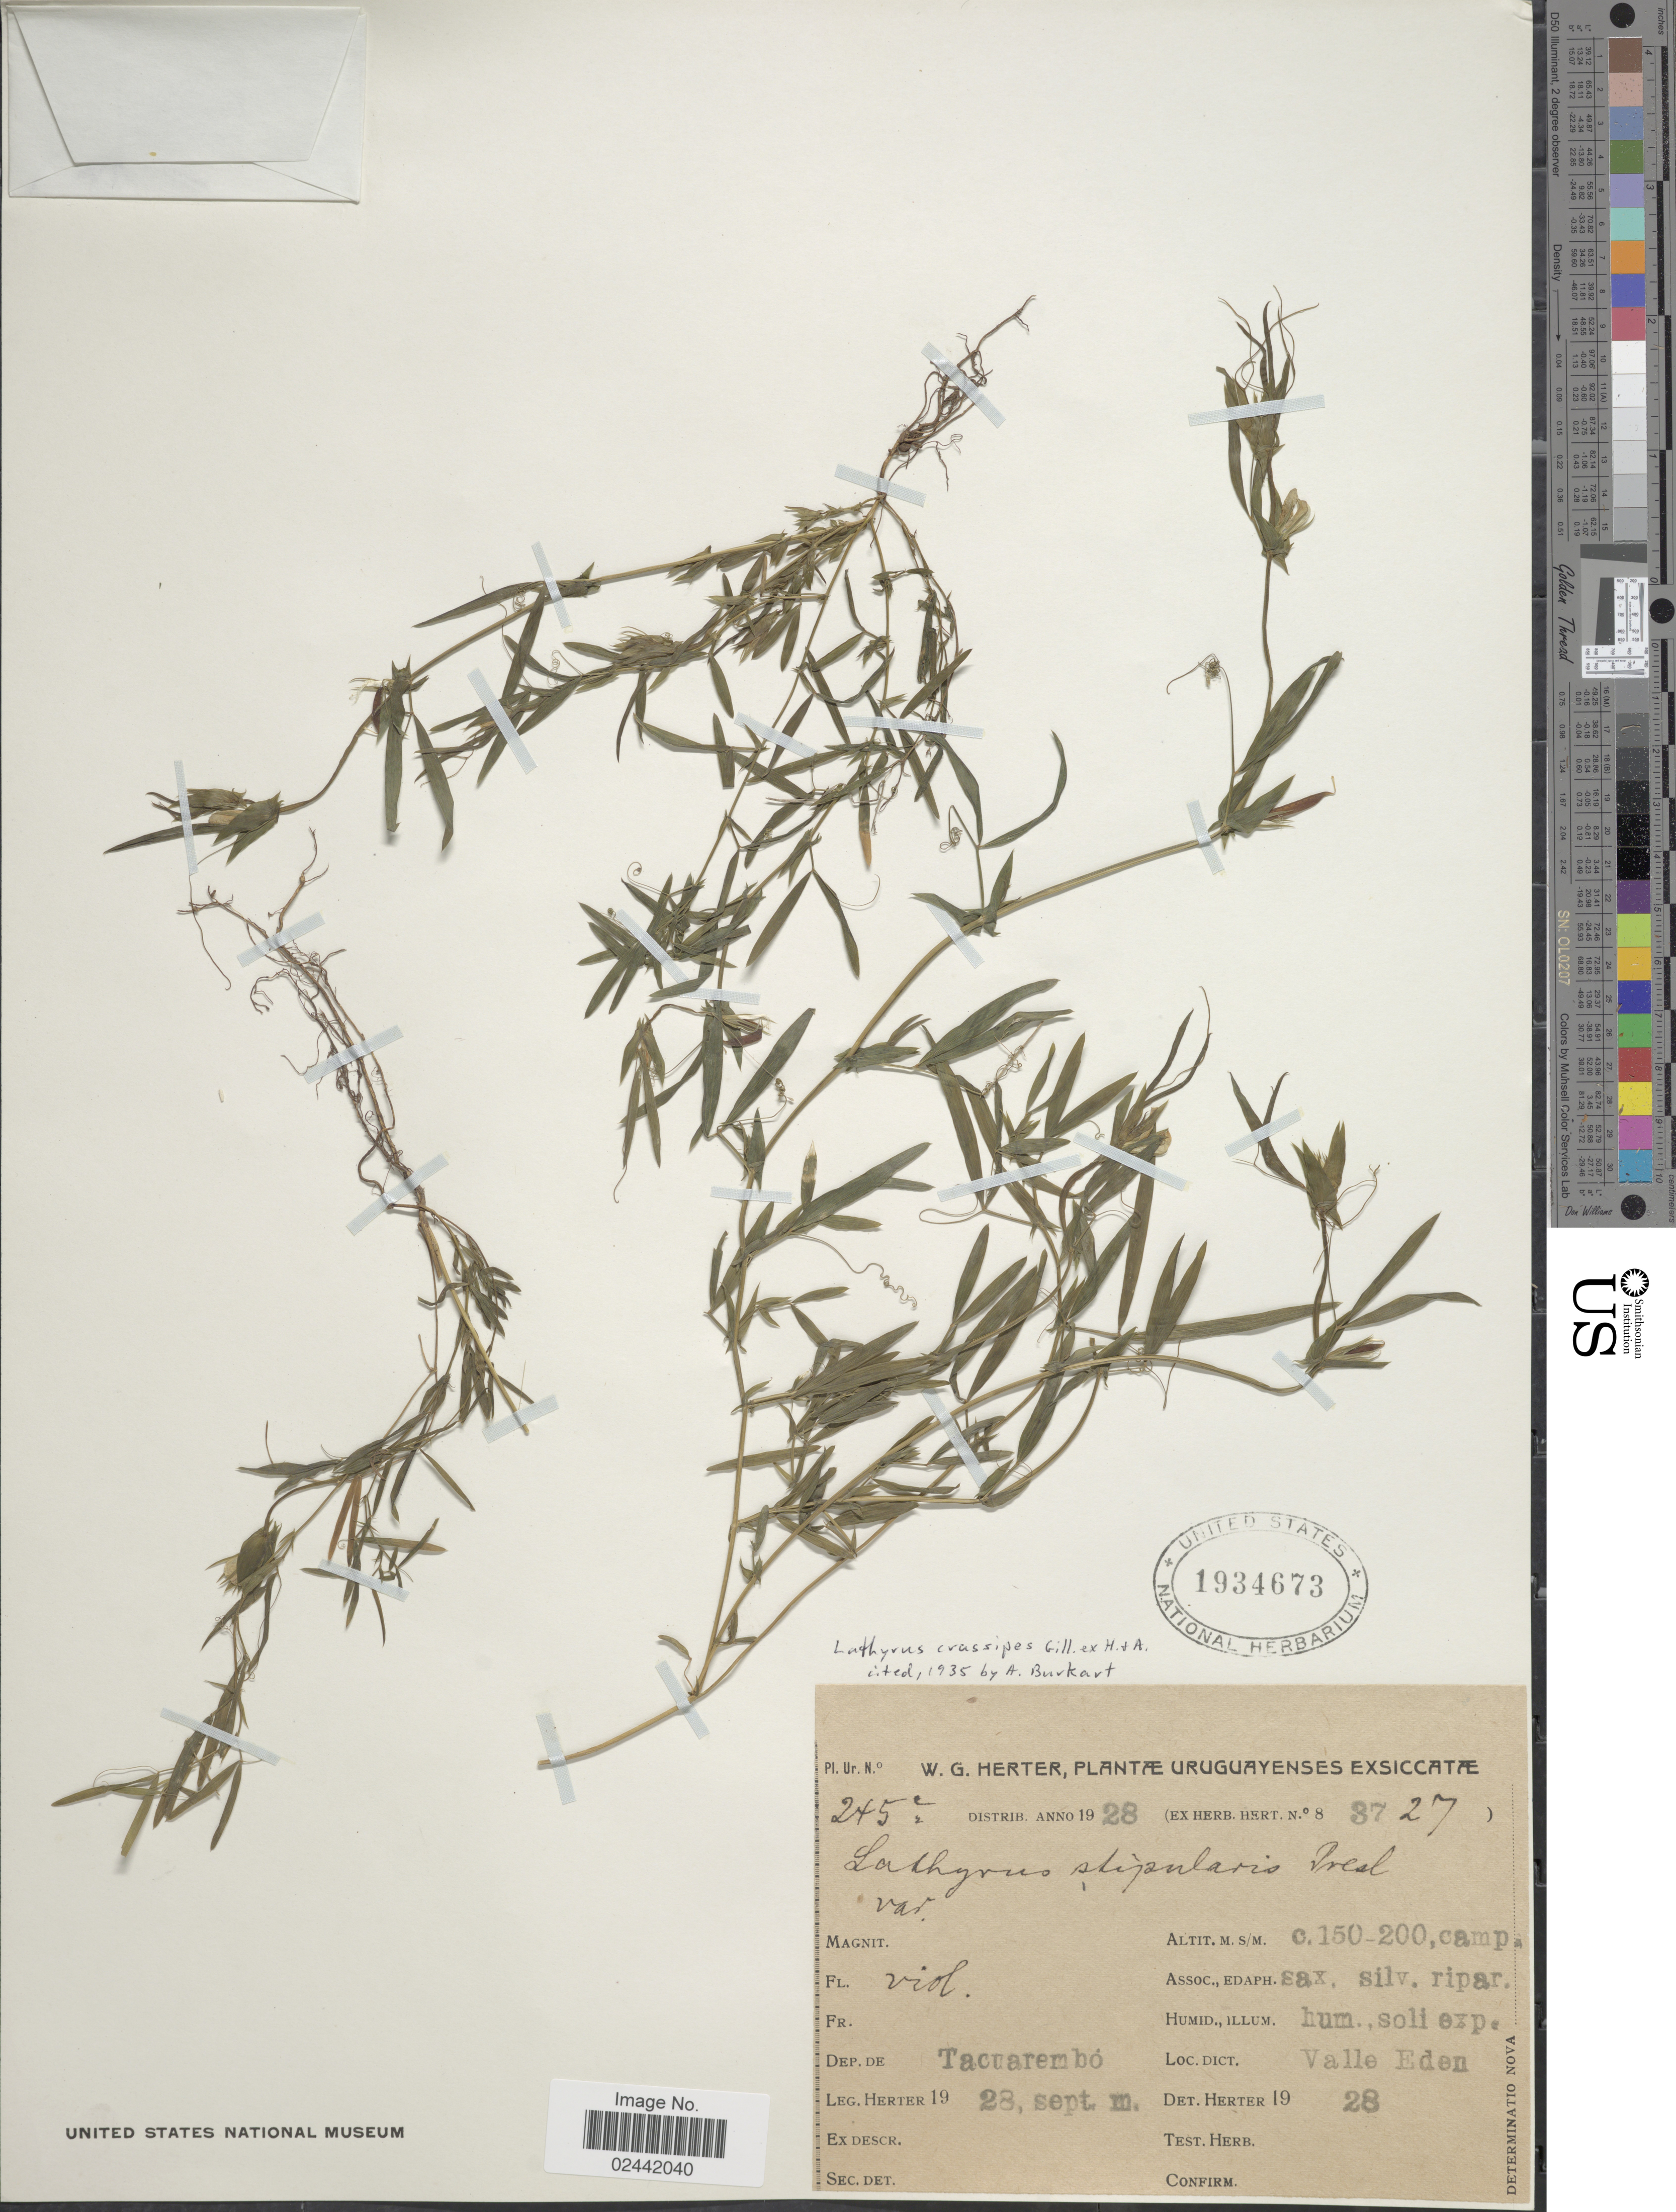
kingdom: Plantae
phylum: Tracheophyta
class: Magnoliopsida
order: Fabales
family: Fabaceae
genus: Lathyrus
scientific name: Lathyrus crassipes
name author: Gillies ex Hook. & Arn.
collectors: W. G. Herter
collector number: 245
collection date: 1928-09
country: Uruguay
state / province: Tacuarembó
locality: Uruguayenses. Loc.Dict.: Valle Eden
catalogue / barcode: US 1934673